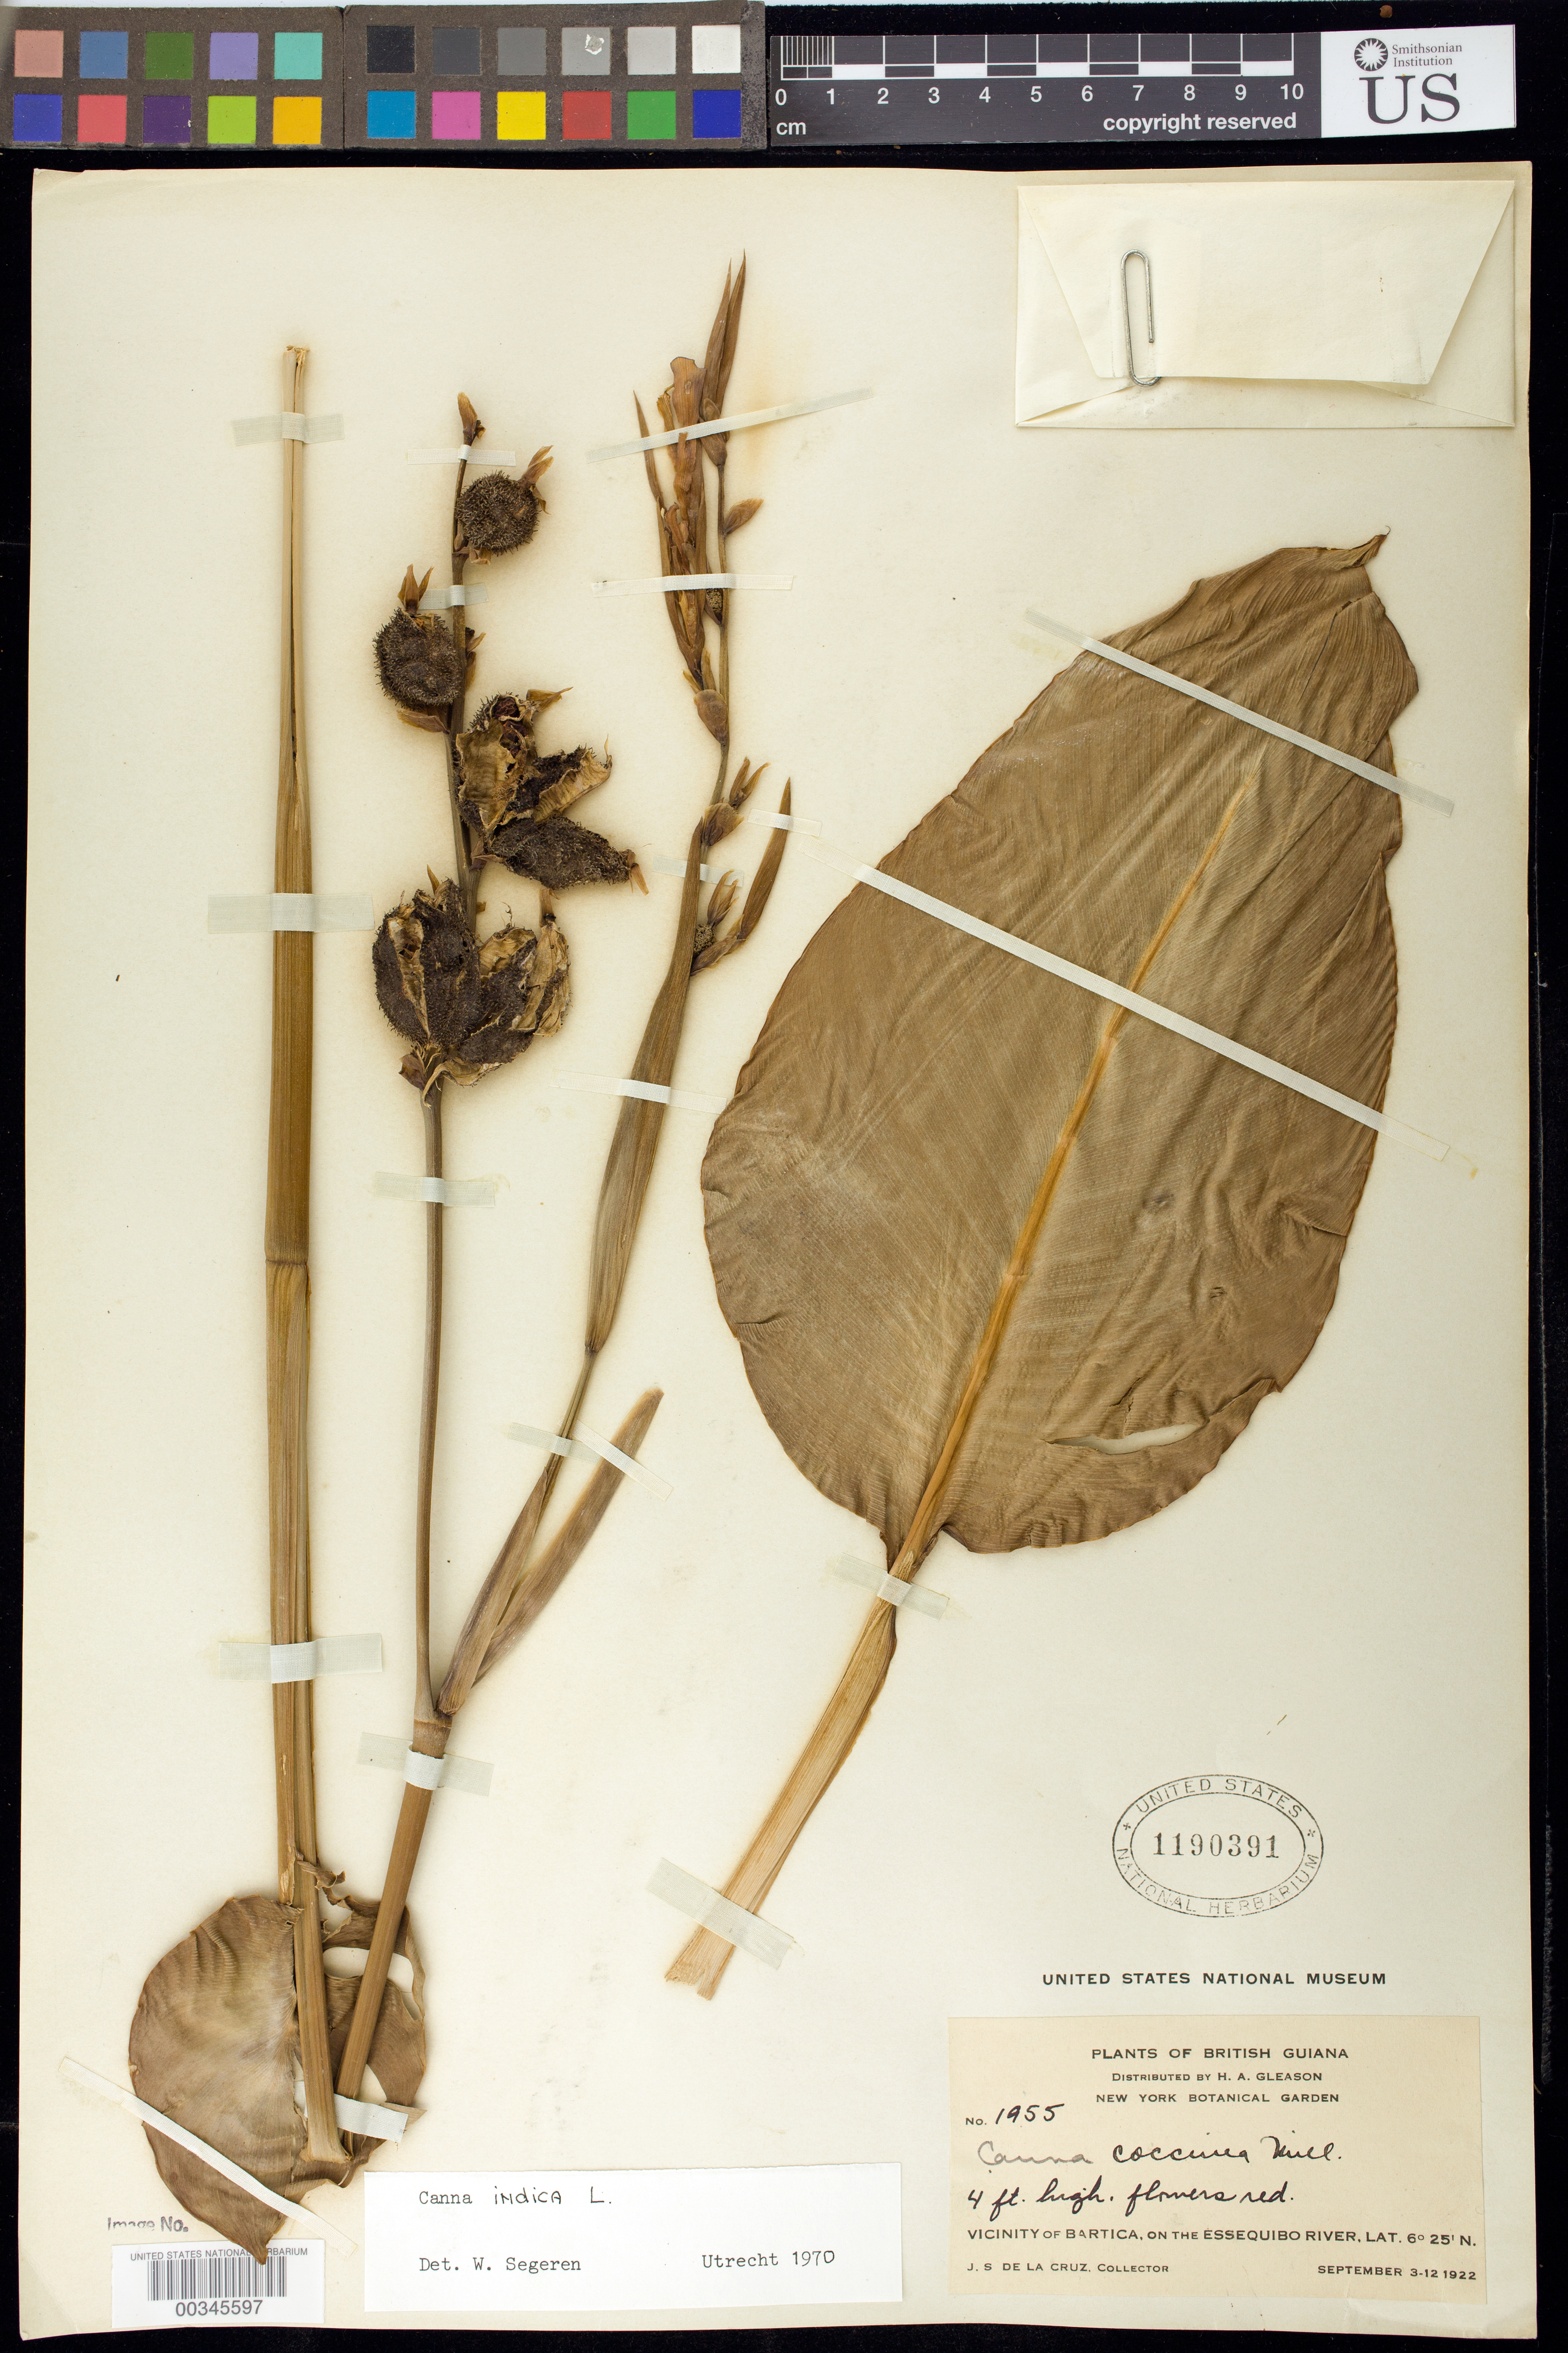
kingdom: Plantae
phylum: Tracheophyta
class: Liliopsida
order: Zingiberales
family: Cannaceae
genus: Canna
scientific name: Canna indica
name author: L.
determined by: Segeren, W.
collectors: J. S. de la Cruz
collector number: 1955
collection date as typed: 03 Sep 1922 to 12 Sep 1922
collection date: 1922-09-03/1922-09-12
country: Guyana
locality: Vicinity of bartica, on essequibo river (lat/long recorded as: lat=06:25:0:n long=:::)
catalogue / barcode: US 1190391